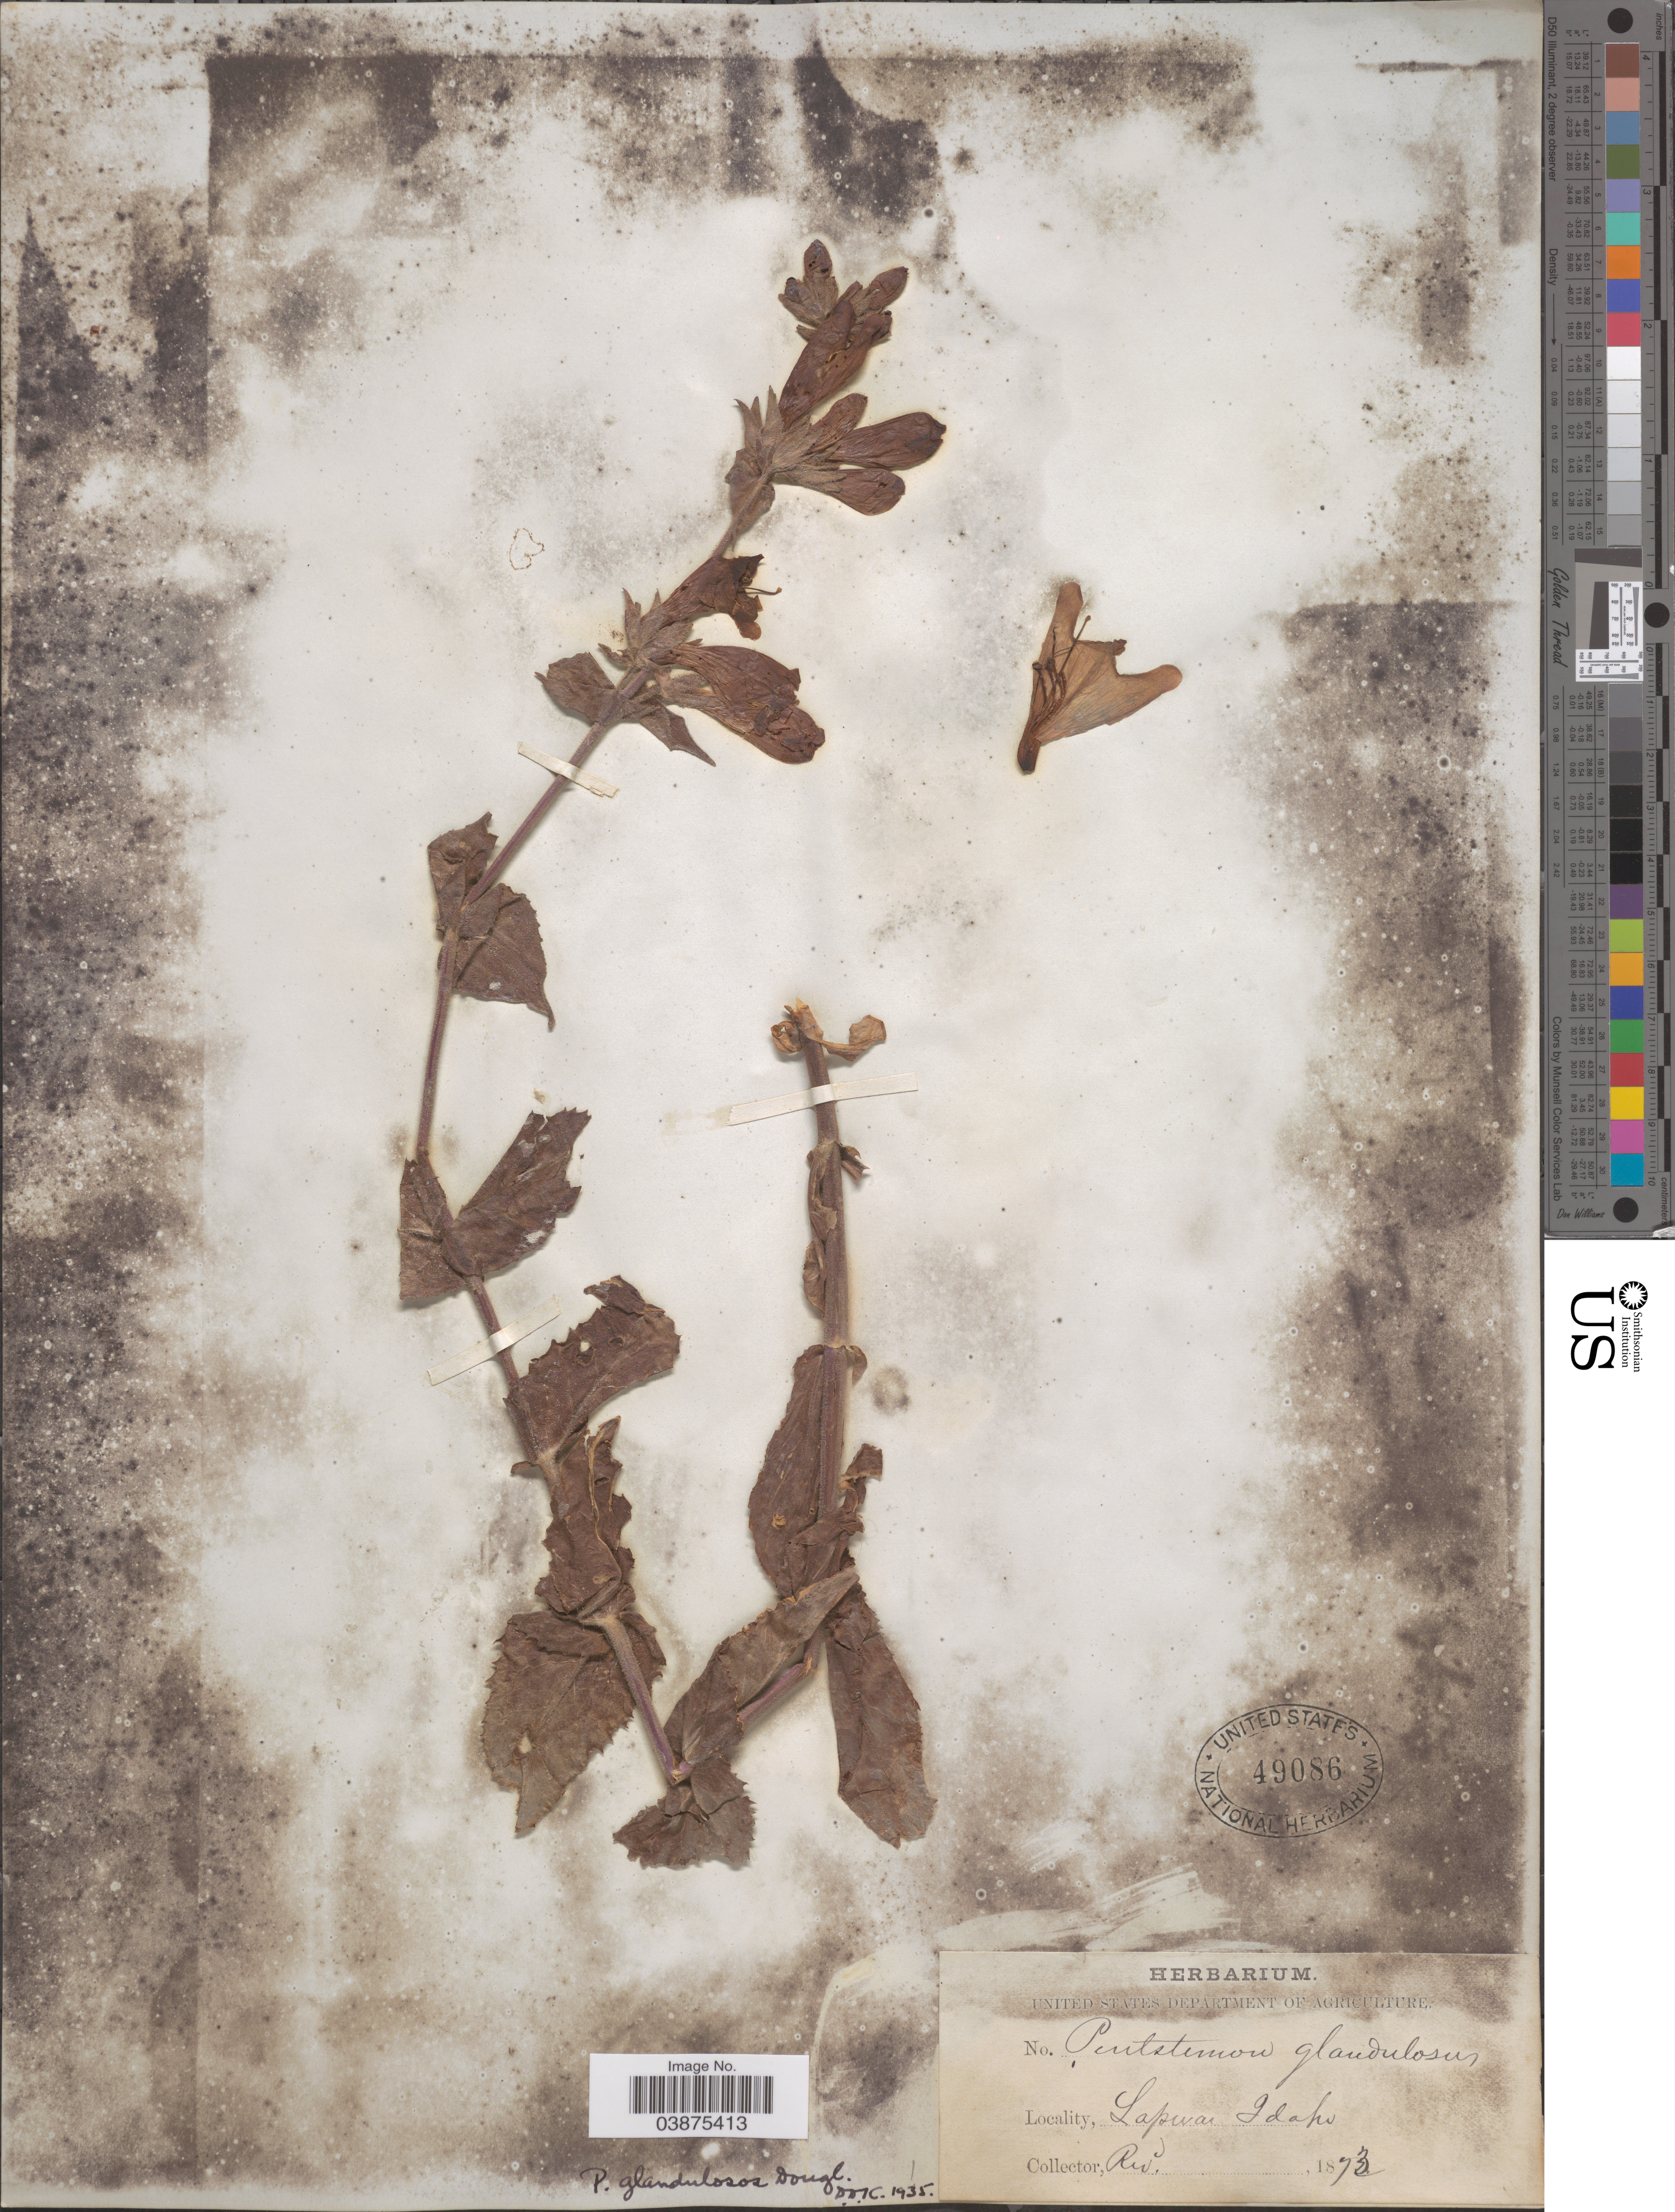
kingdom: Plantae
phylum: Tracheophyta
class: Magnoliopsida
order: Lamiales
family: Plantaginaceae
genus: Penstemon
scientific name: Penstemon glandulosus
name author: Douglas ex Lindl.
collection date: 1873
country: United States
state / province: Idaho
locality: Lapwai.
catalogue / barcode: US 49086